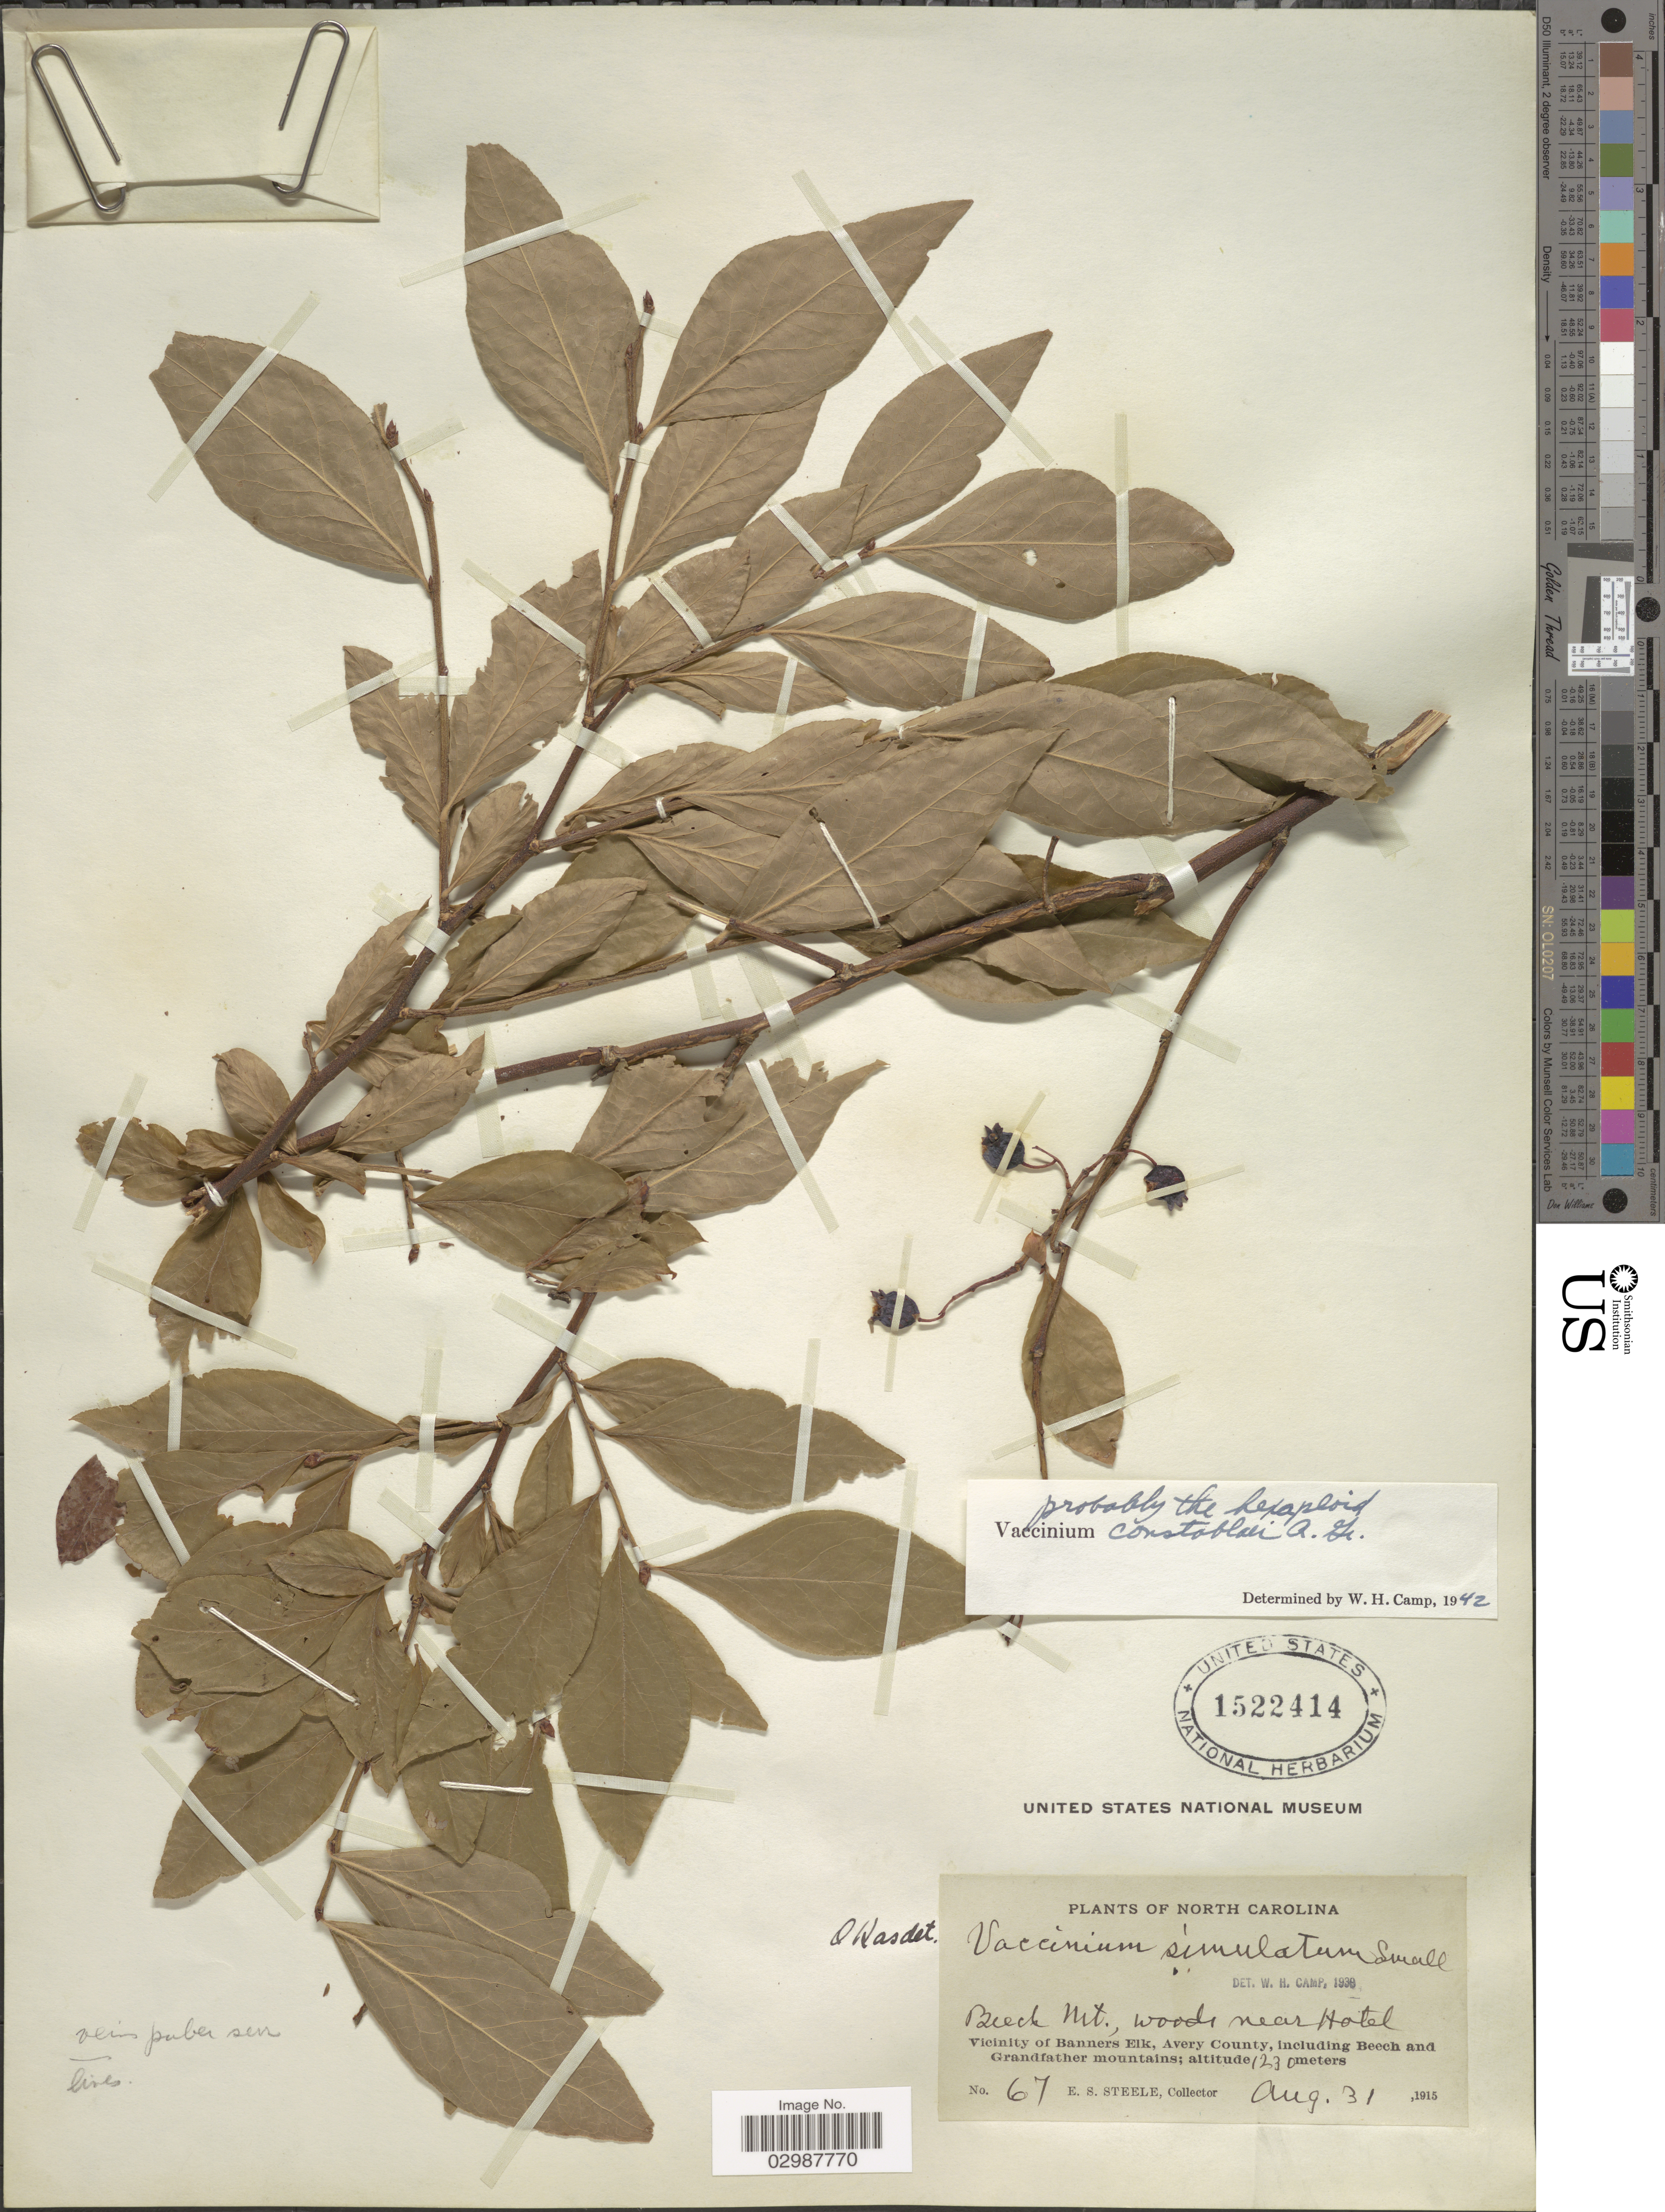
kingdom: Plantae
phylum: Tracheophyta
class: Magnoliopsida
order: Ericales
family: Ericaceae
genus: Vaccinium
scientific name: Vaccinium constablaei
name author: A. Gray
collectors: E. Steele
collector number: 67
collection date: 1915-08-31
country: United States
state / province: North Carolina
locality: Beech Mt., woods near Hotel. Vicinity of Banners Elk, Avery County, including Beech and Grandfather Mountains.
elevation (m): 1230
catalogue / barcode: US 1522414